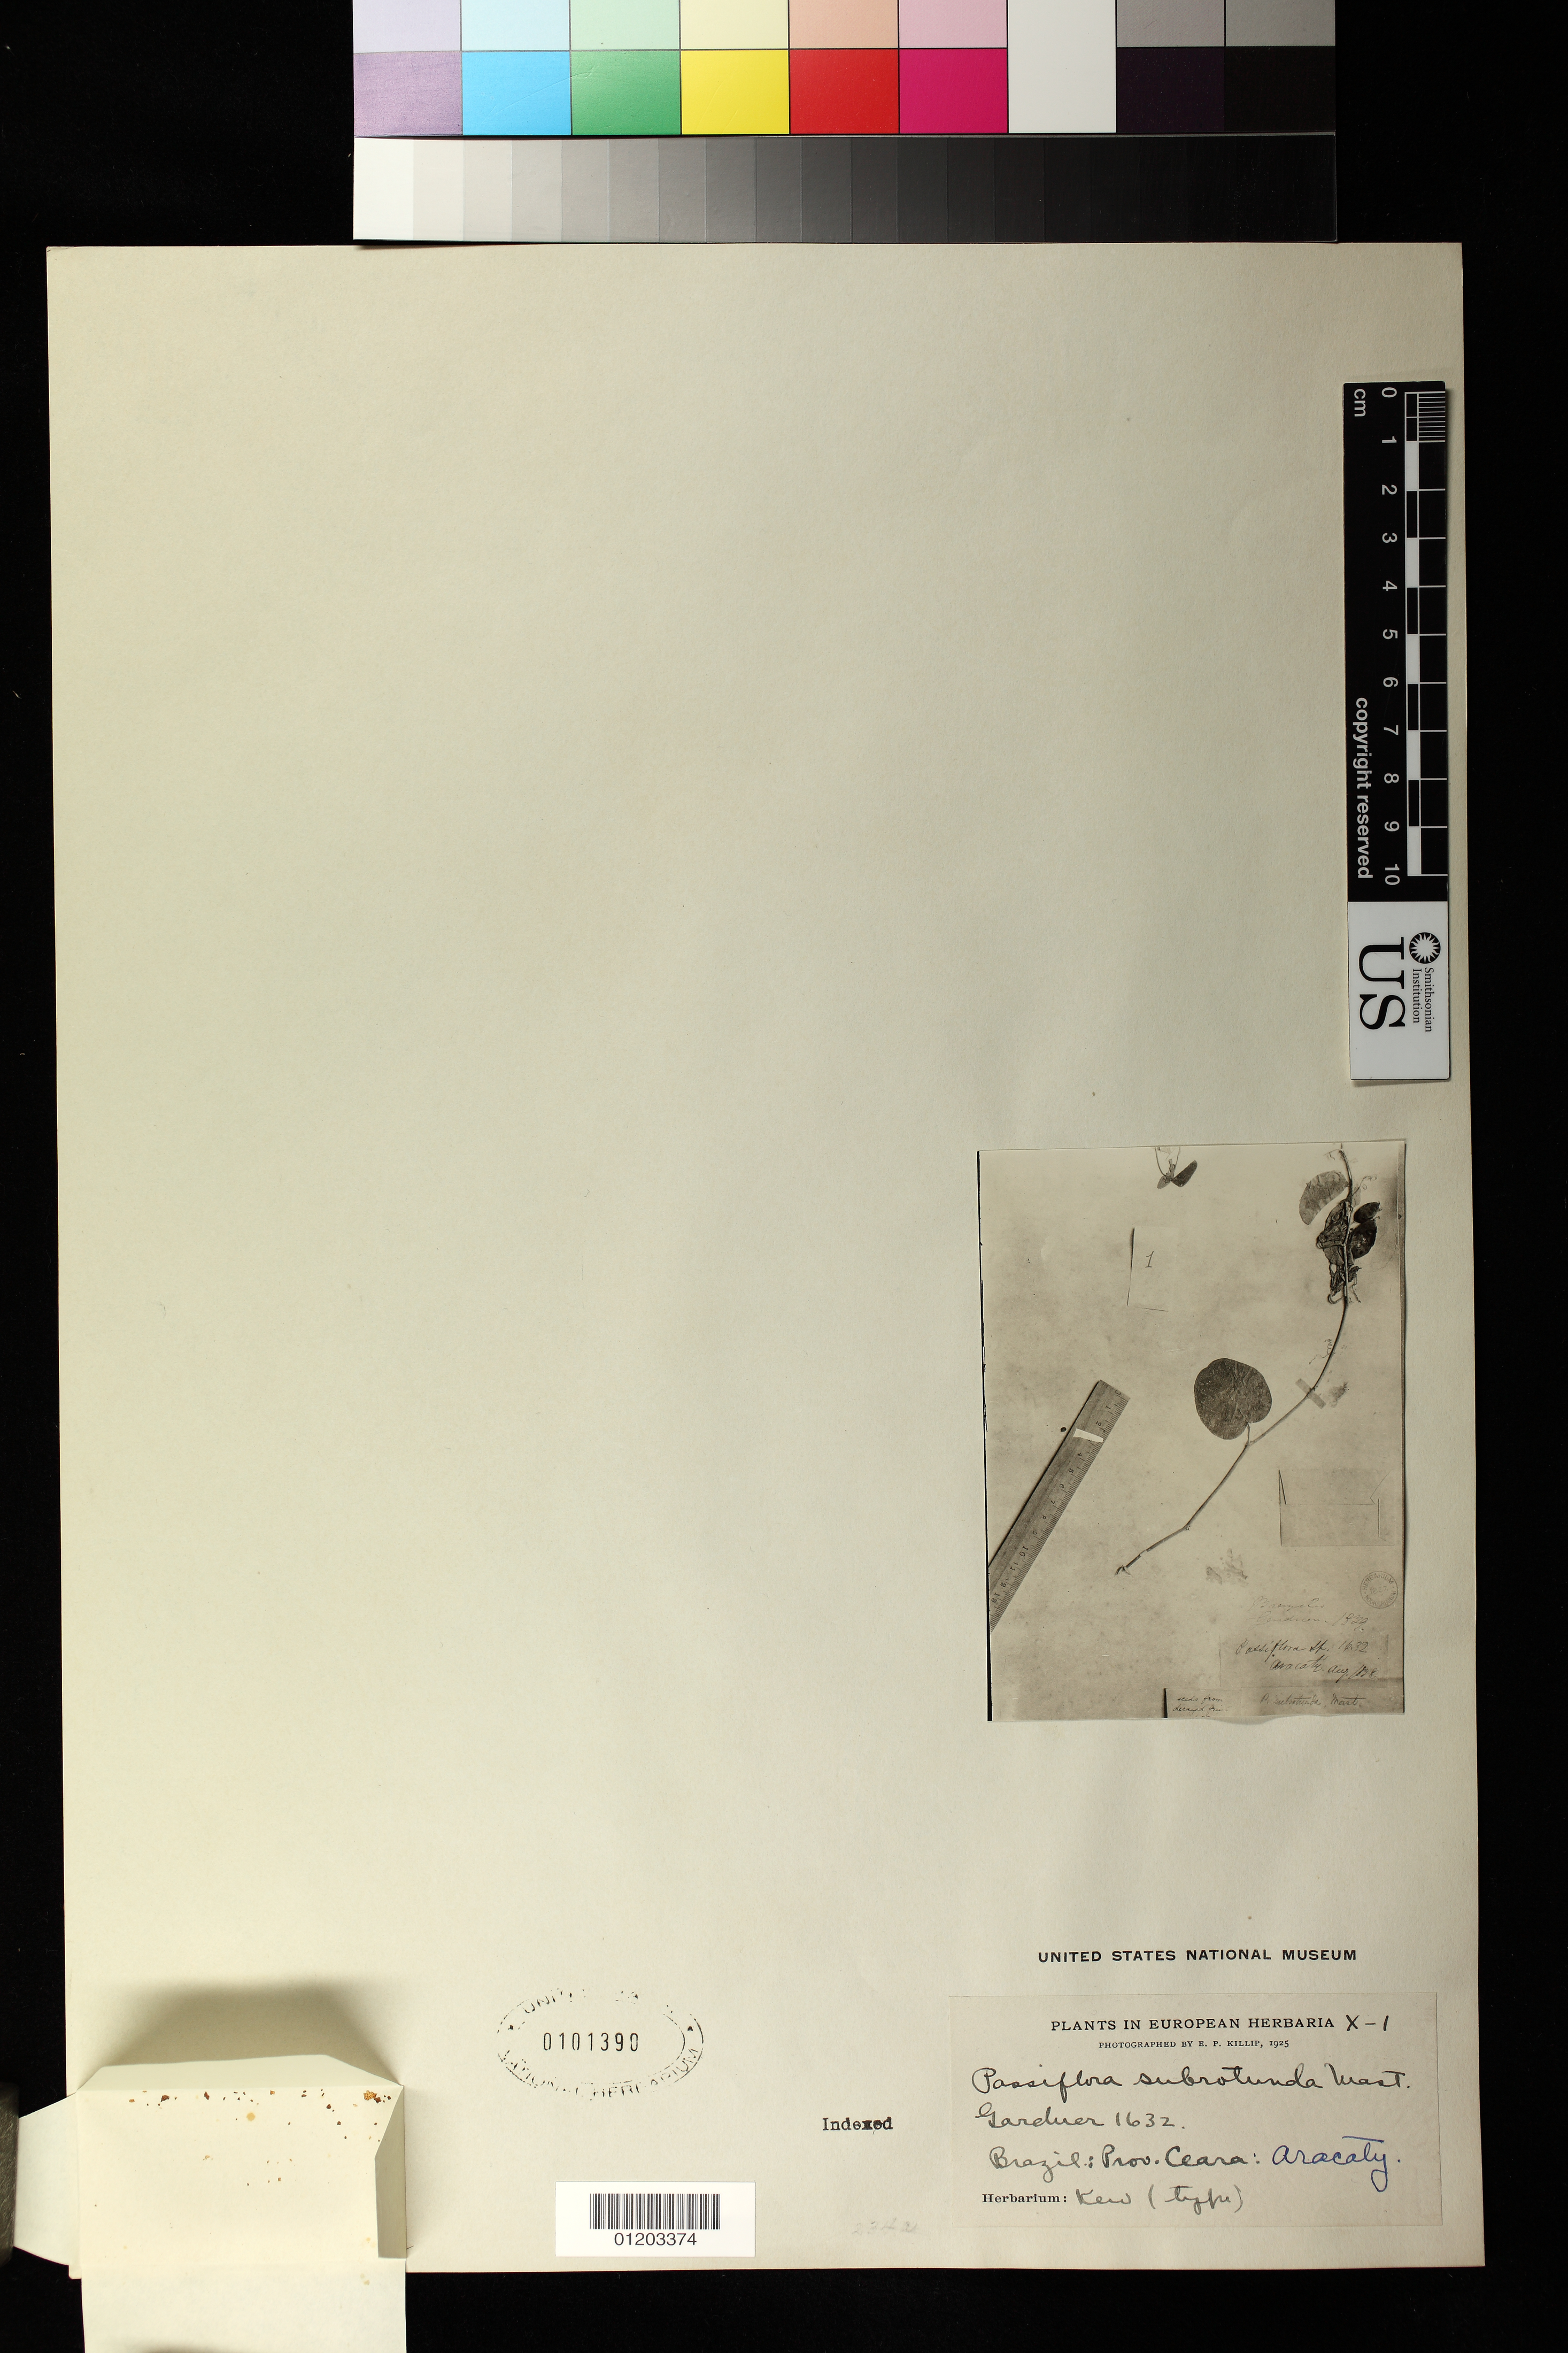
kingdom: Plantae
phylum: Tracheophyta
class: Magnoliopsida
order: Malpighiales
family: Passifloraceae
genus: Passiflora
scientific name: Passiflora subrotunda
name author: Mast.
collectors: -. Gardener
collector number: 1632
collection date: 1828-08-01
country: Brazil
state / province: Ceara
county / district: Aracaty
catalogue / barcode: US 101390